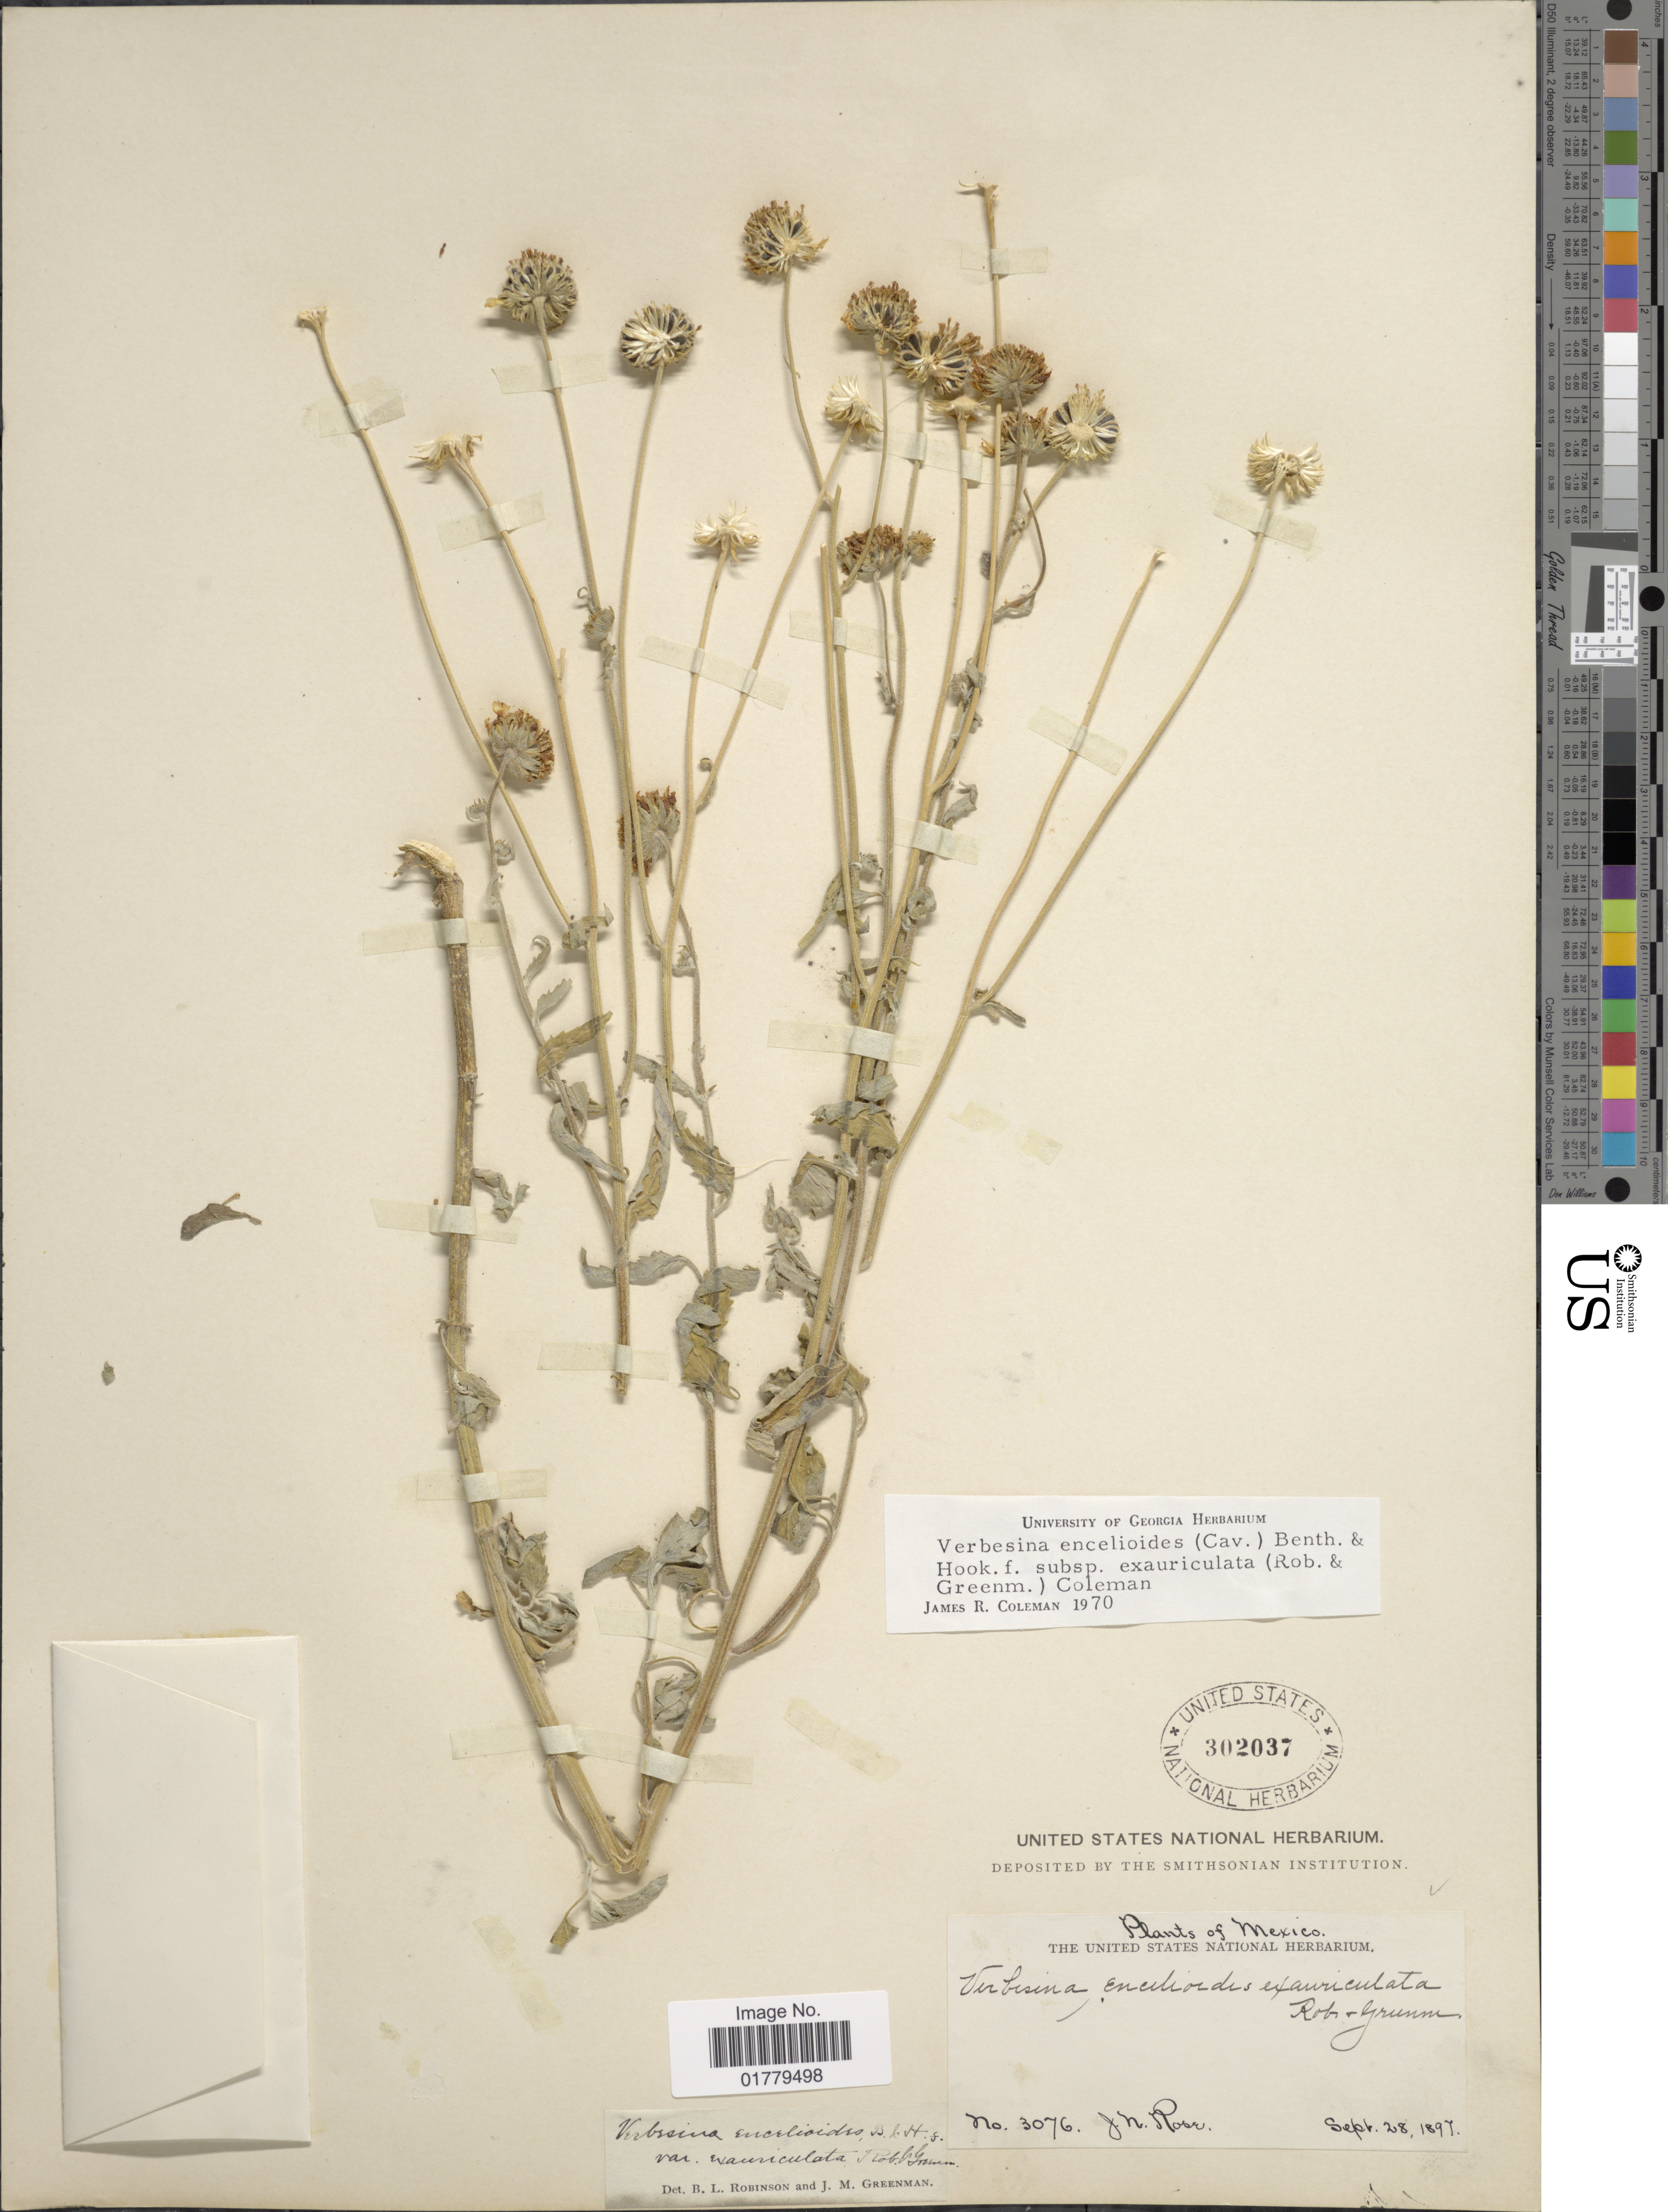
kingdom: Plantae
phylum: Tracheophyta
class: Magnoliopsida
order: Asterales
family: Asteraceae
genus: Verbesina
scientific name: Verbesina encelioides var. cana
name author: (B.L. Rob.) Greenm.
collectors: J. N. Rose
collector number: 3076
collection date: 1897-09-28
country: Mexico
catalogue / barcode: US 302037